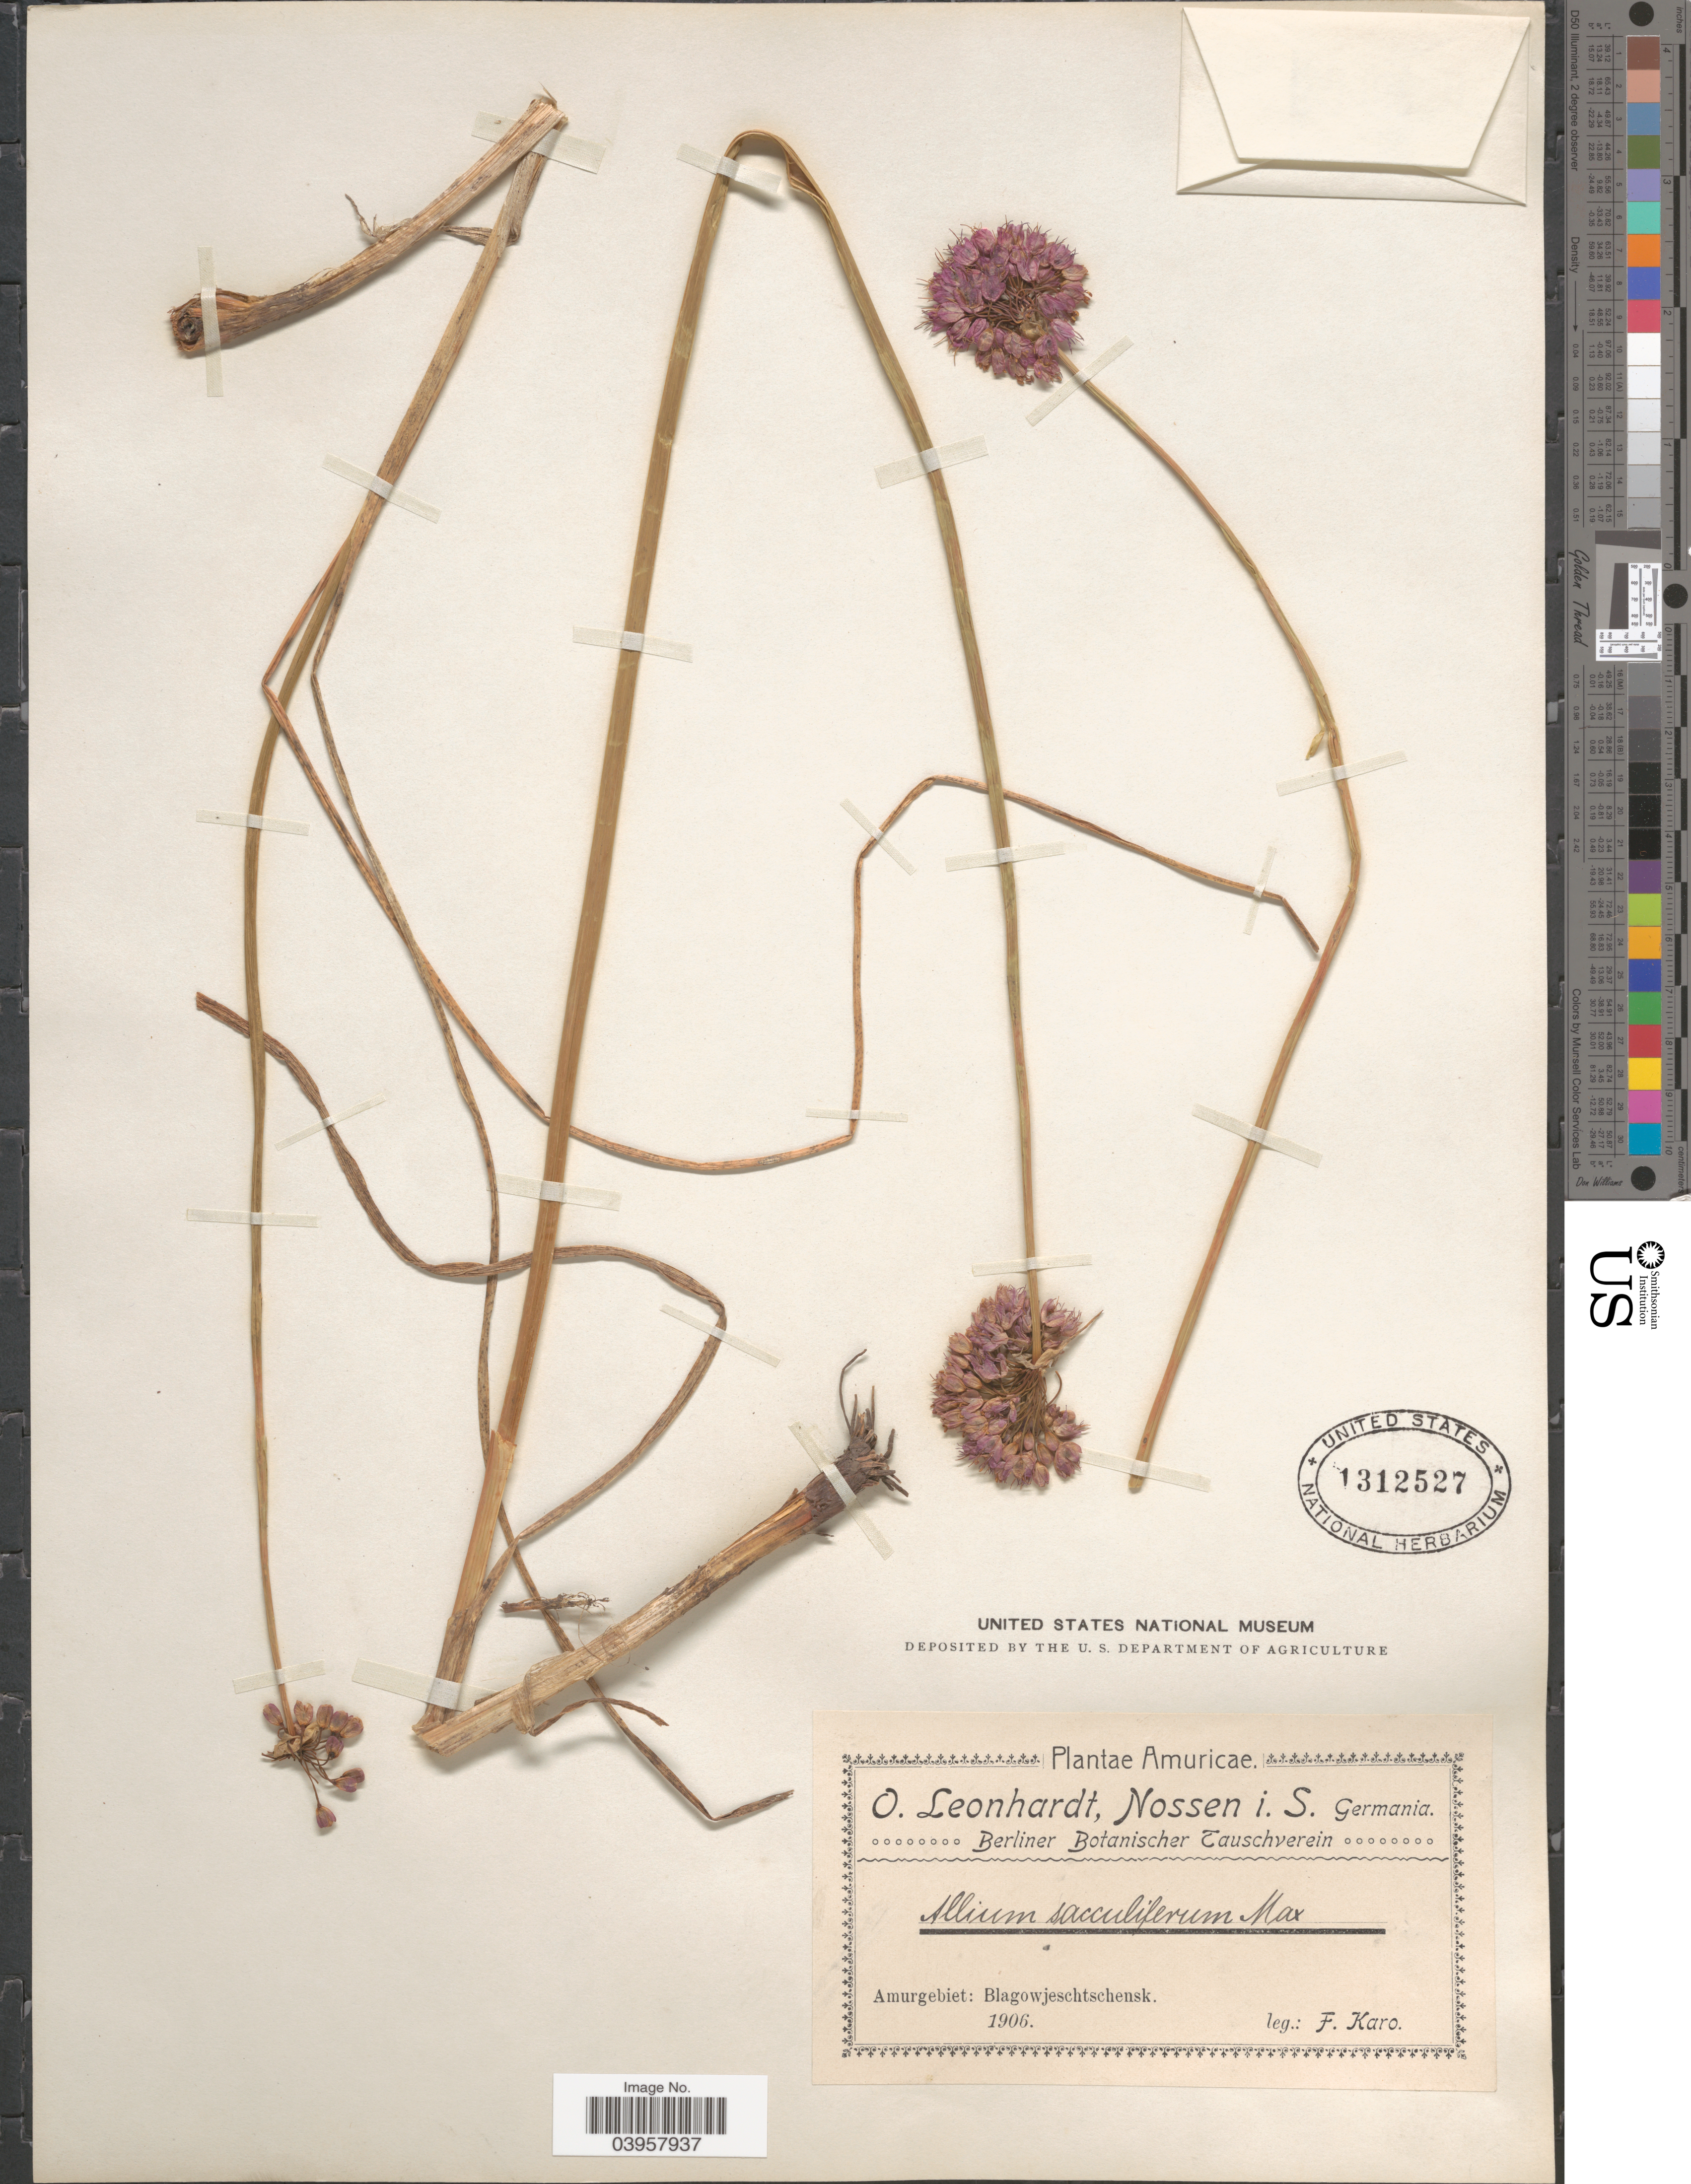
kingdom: Plantae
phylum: Tracheophyta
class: Liliopsida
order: Asparagales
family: Amaryllidaceae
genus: Allium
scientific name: Allium sacculiferum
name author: Maxim.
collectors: F. Karo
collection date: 1906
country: Russian Federation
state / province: Amur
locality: Amuricae. Amurgebiet: Blagowjeschtschensk.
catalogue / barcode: US 1312527